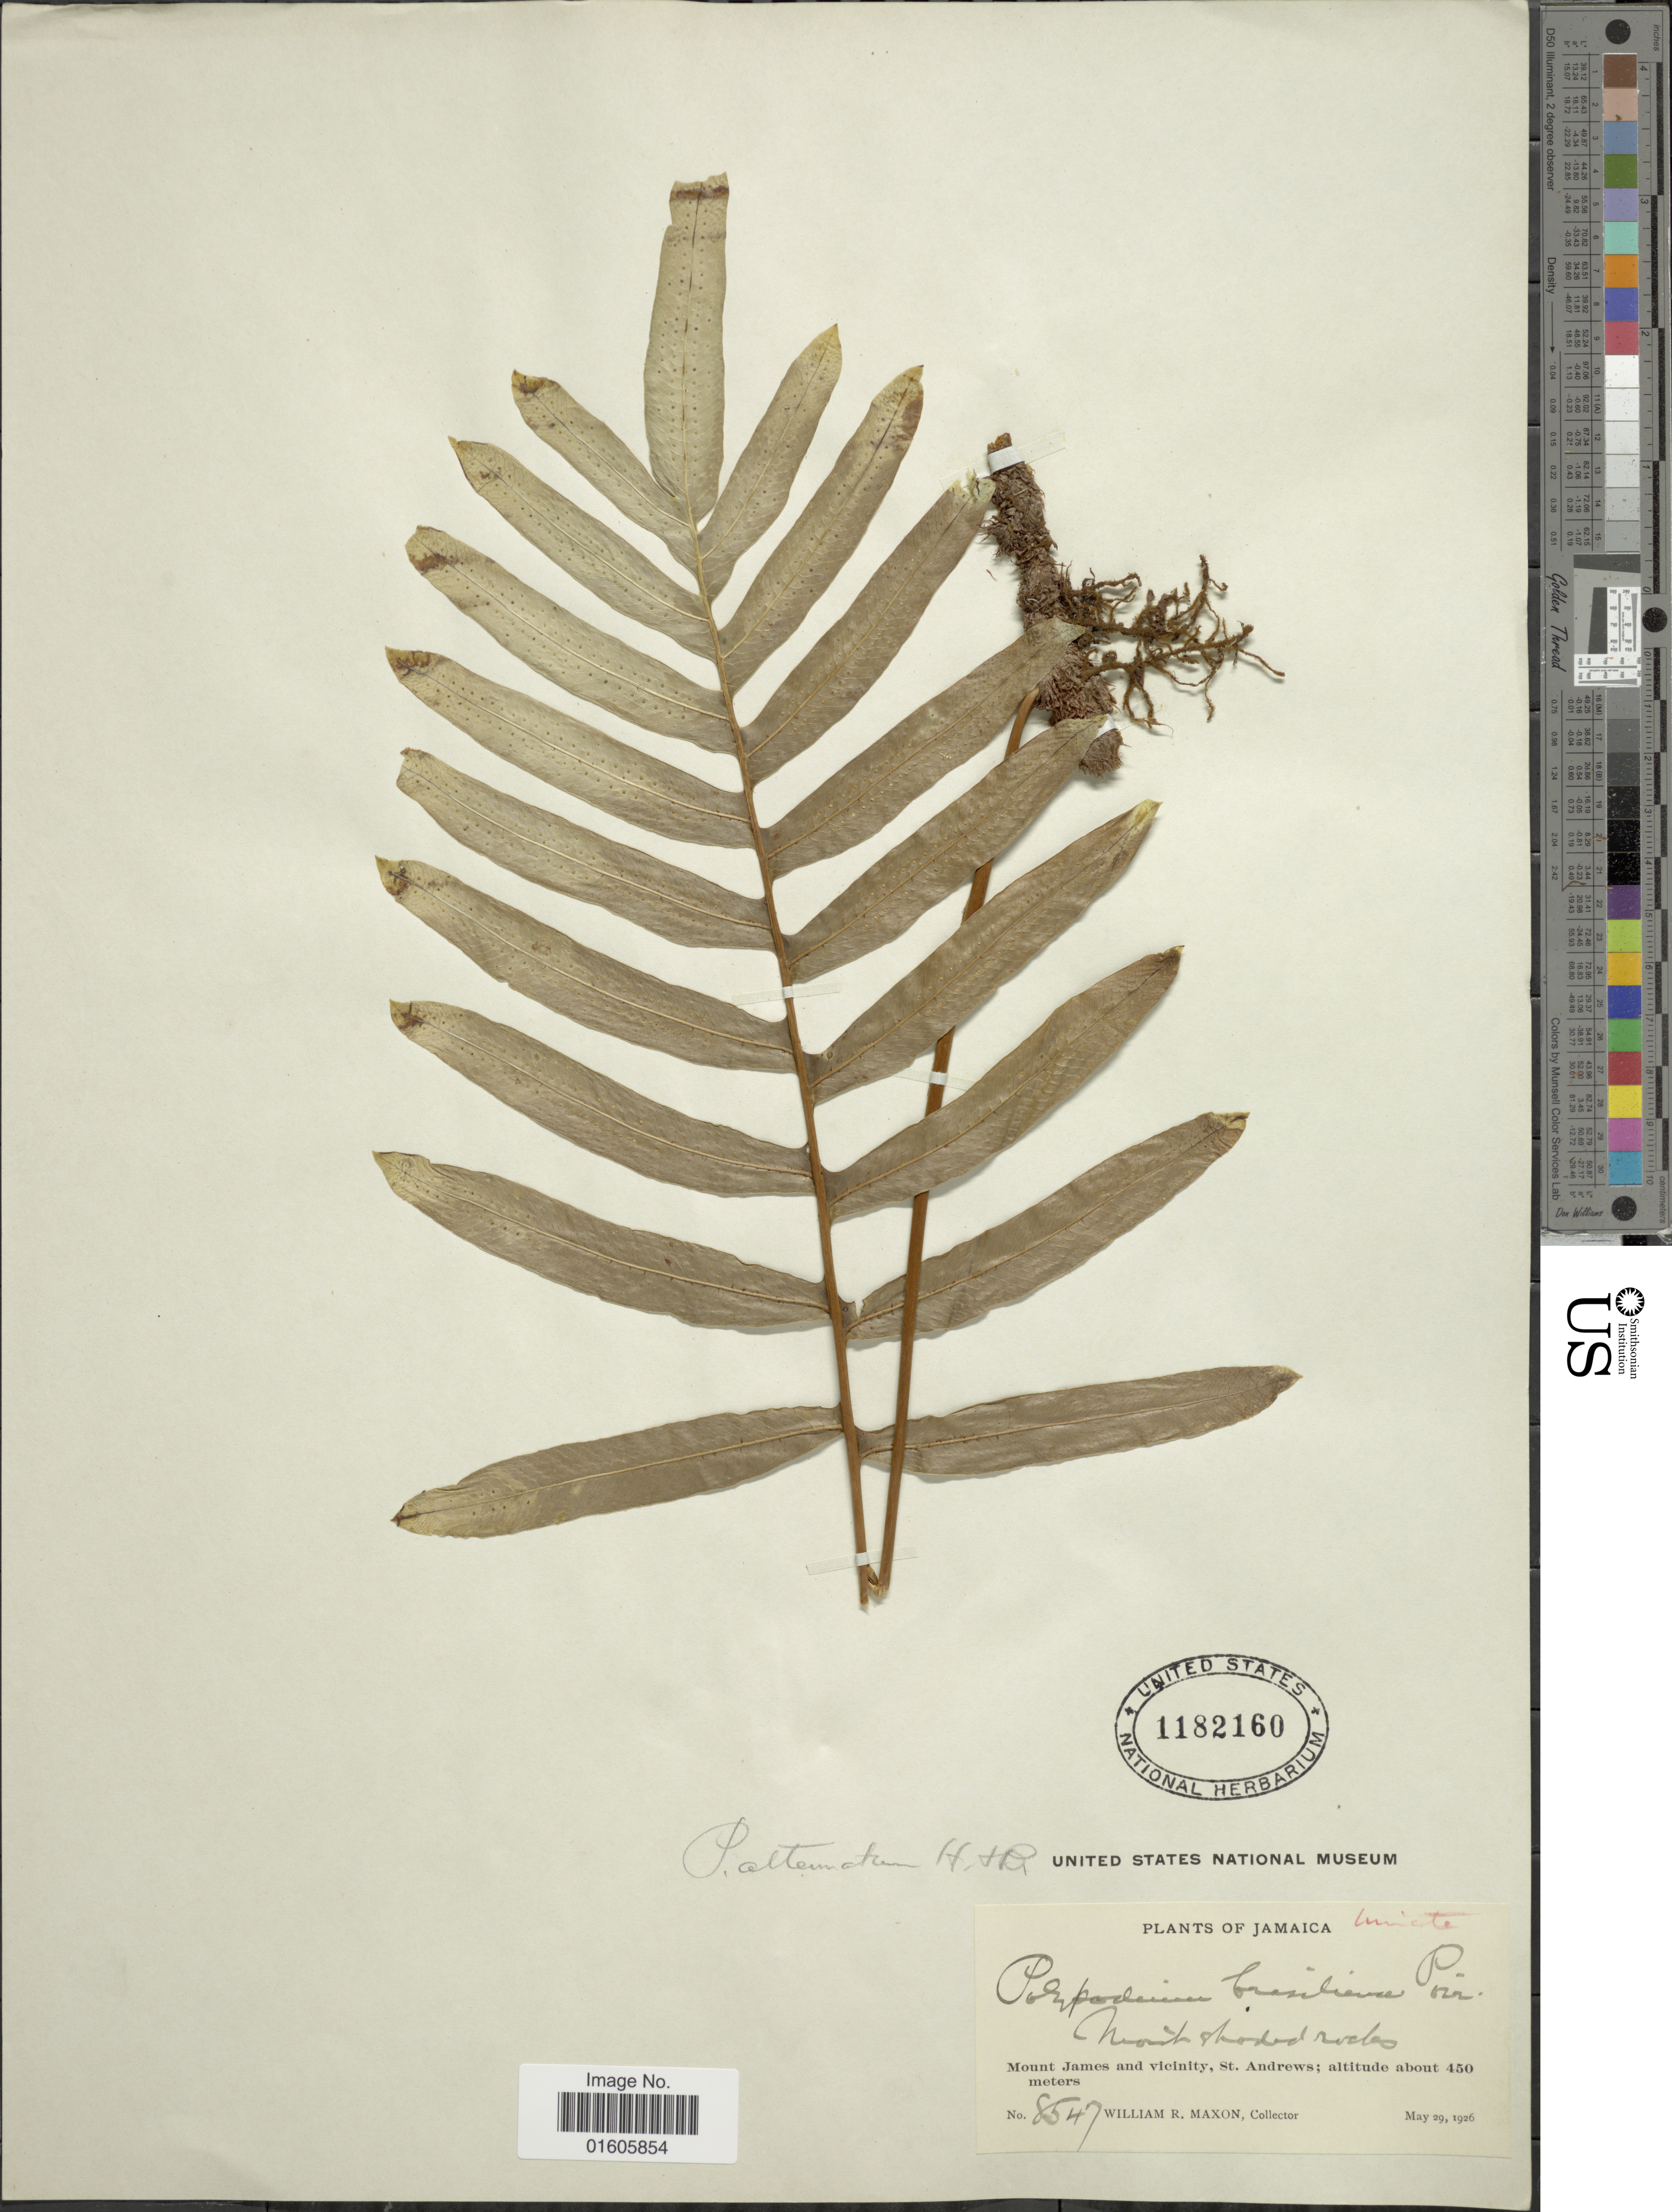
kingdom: Plantae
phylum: Tracheophyta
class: Polypodiopsida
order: Polypodiales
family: Polypodiaceae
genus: Serpocaulon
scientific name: Serpocaulon triseriale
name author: (Sw.) A.R. Sm.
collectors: W. R. Maxon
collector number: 8547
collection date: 1926-05-29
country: Jamaica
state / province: Saint Andrew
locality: Mount James and vicinity, St. Andrews.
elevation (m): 450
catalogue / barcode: US 1182160